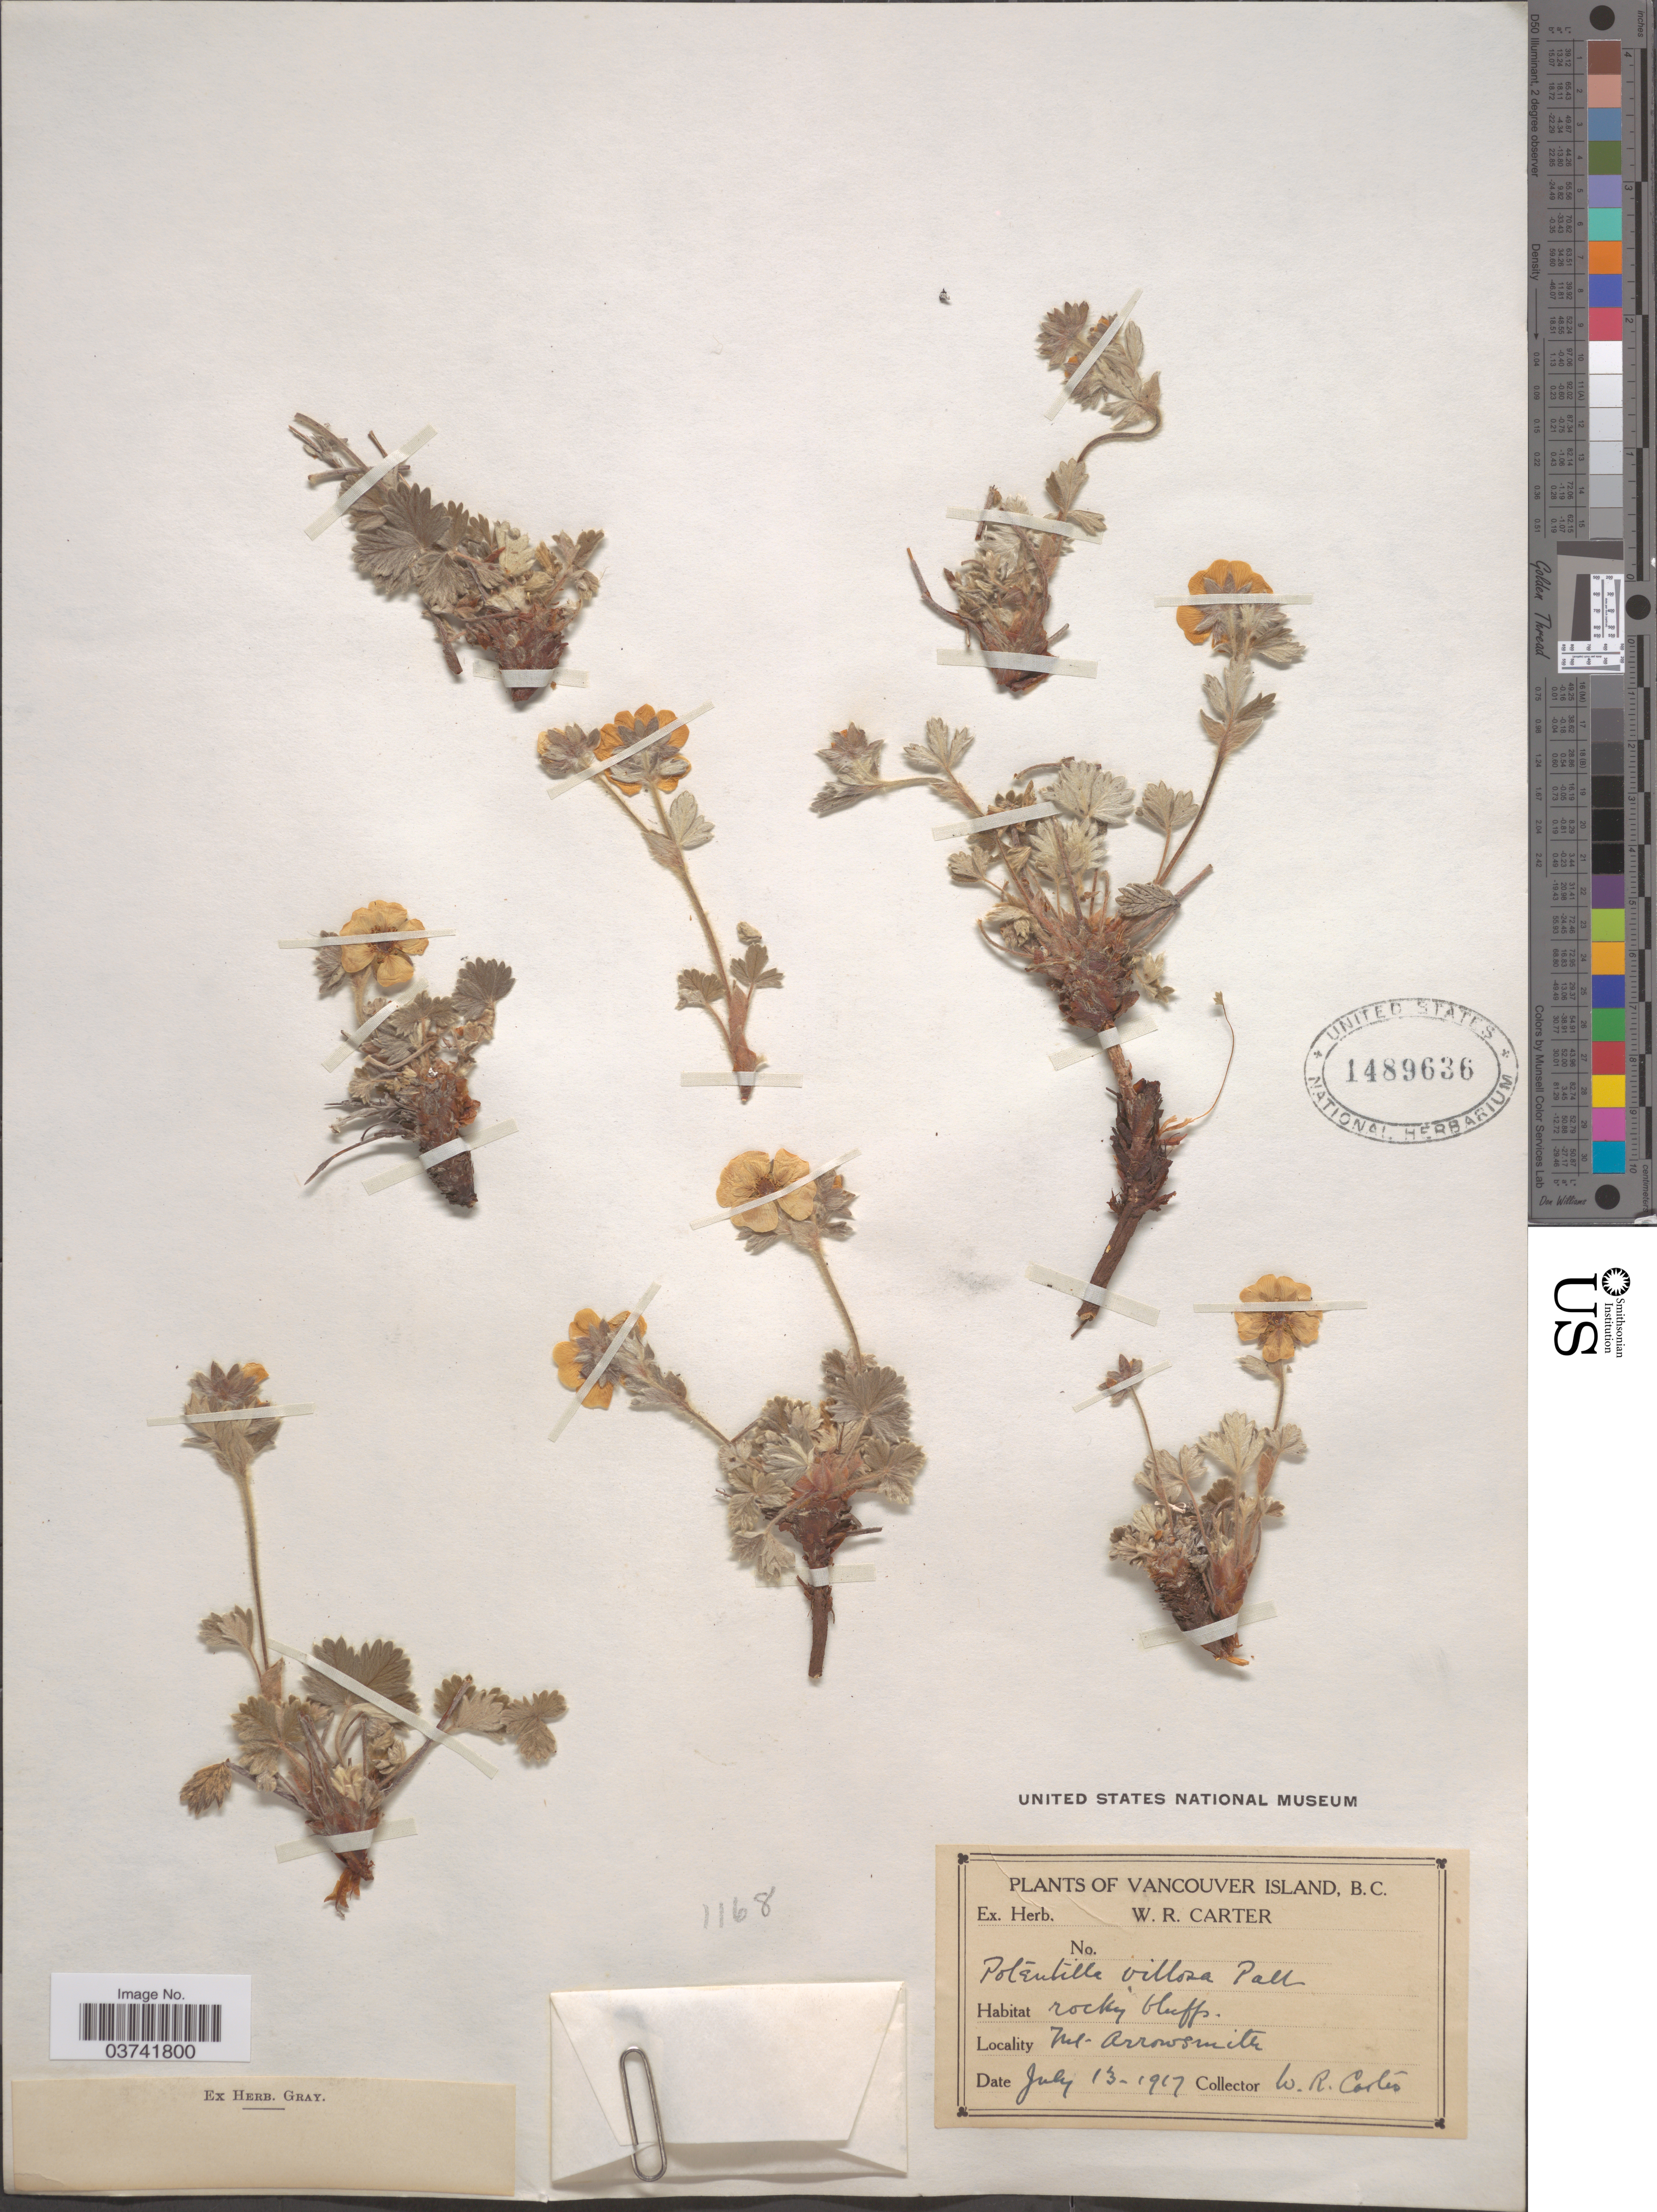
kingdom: Plantae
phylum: Tracheophyta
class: Magnoliopsida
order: Rosales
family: Rosaceae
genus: Potentilla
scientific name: Potentilla villosa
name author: Pall. ex Pursh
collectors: W. R. Carter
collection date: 1917-07-13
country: Canada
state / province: British Columbia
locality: Vancouver Island. Rocky bluffs. Mt. Arrowsmith.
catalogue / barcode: US 1489636